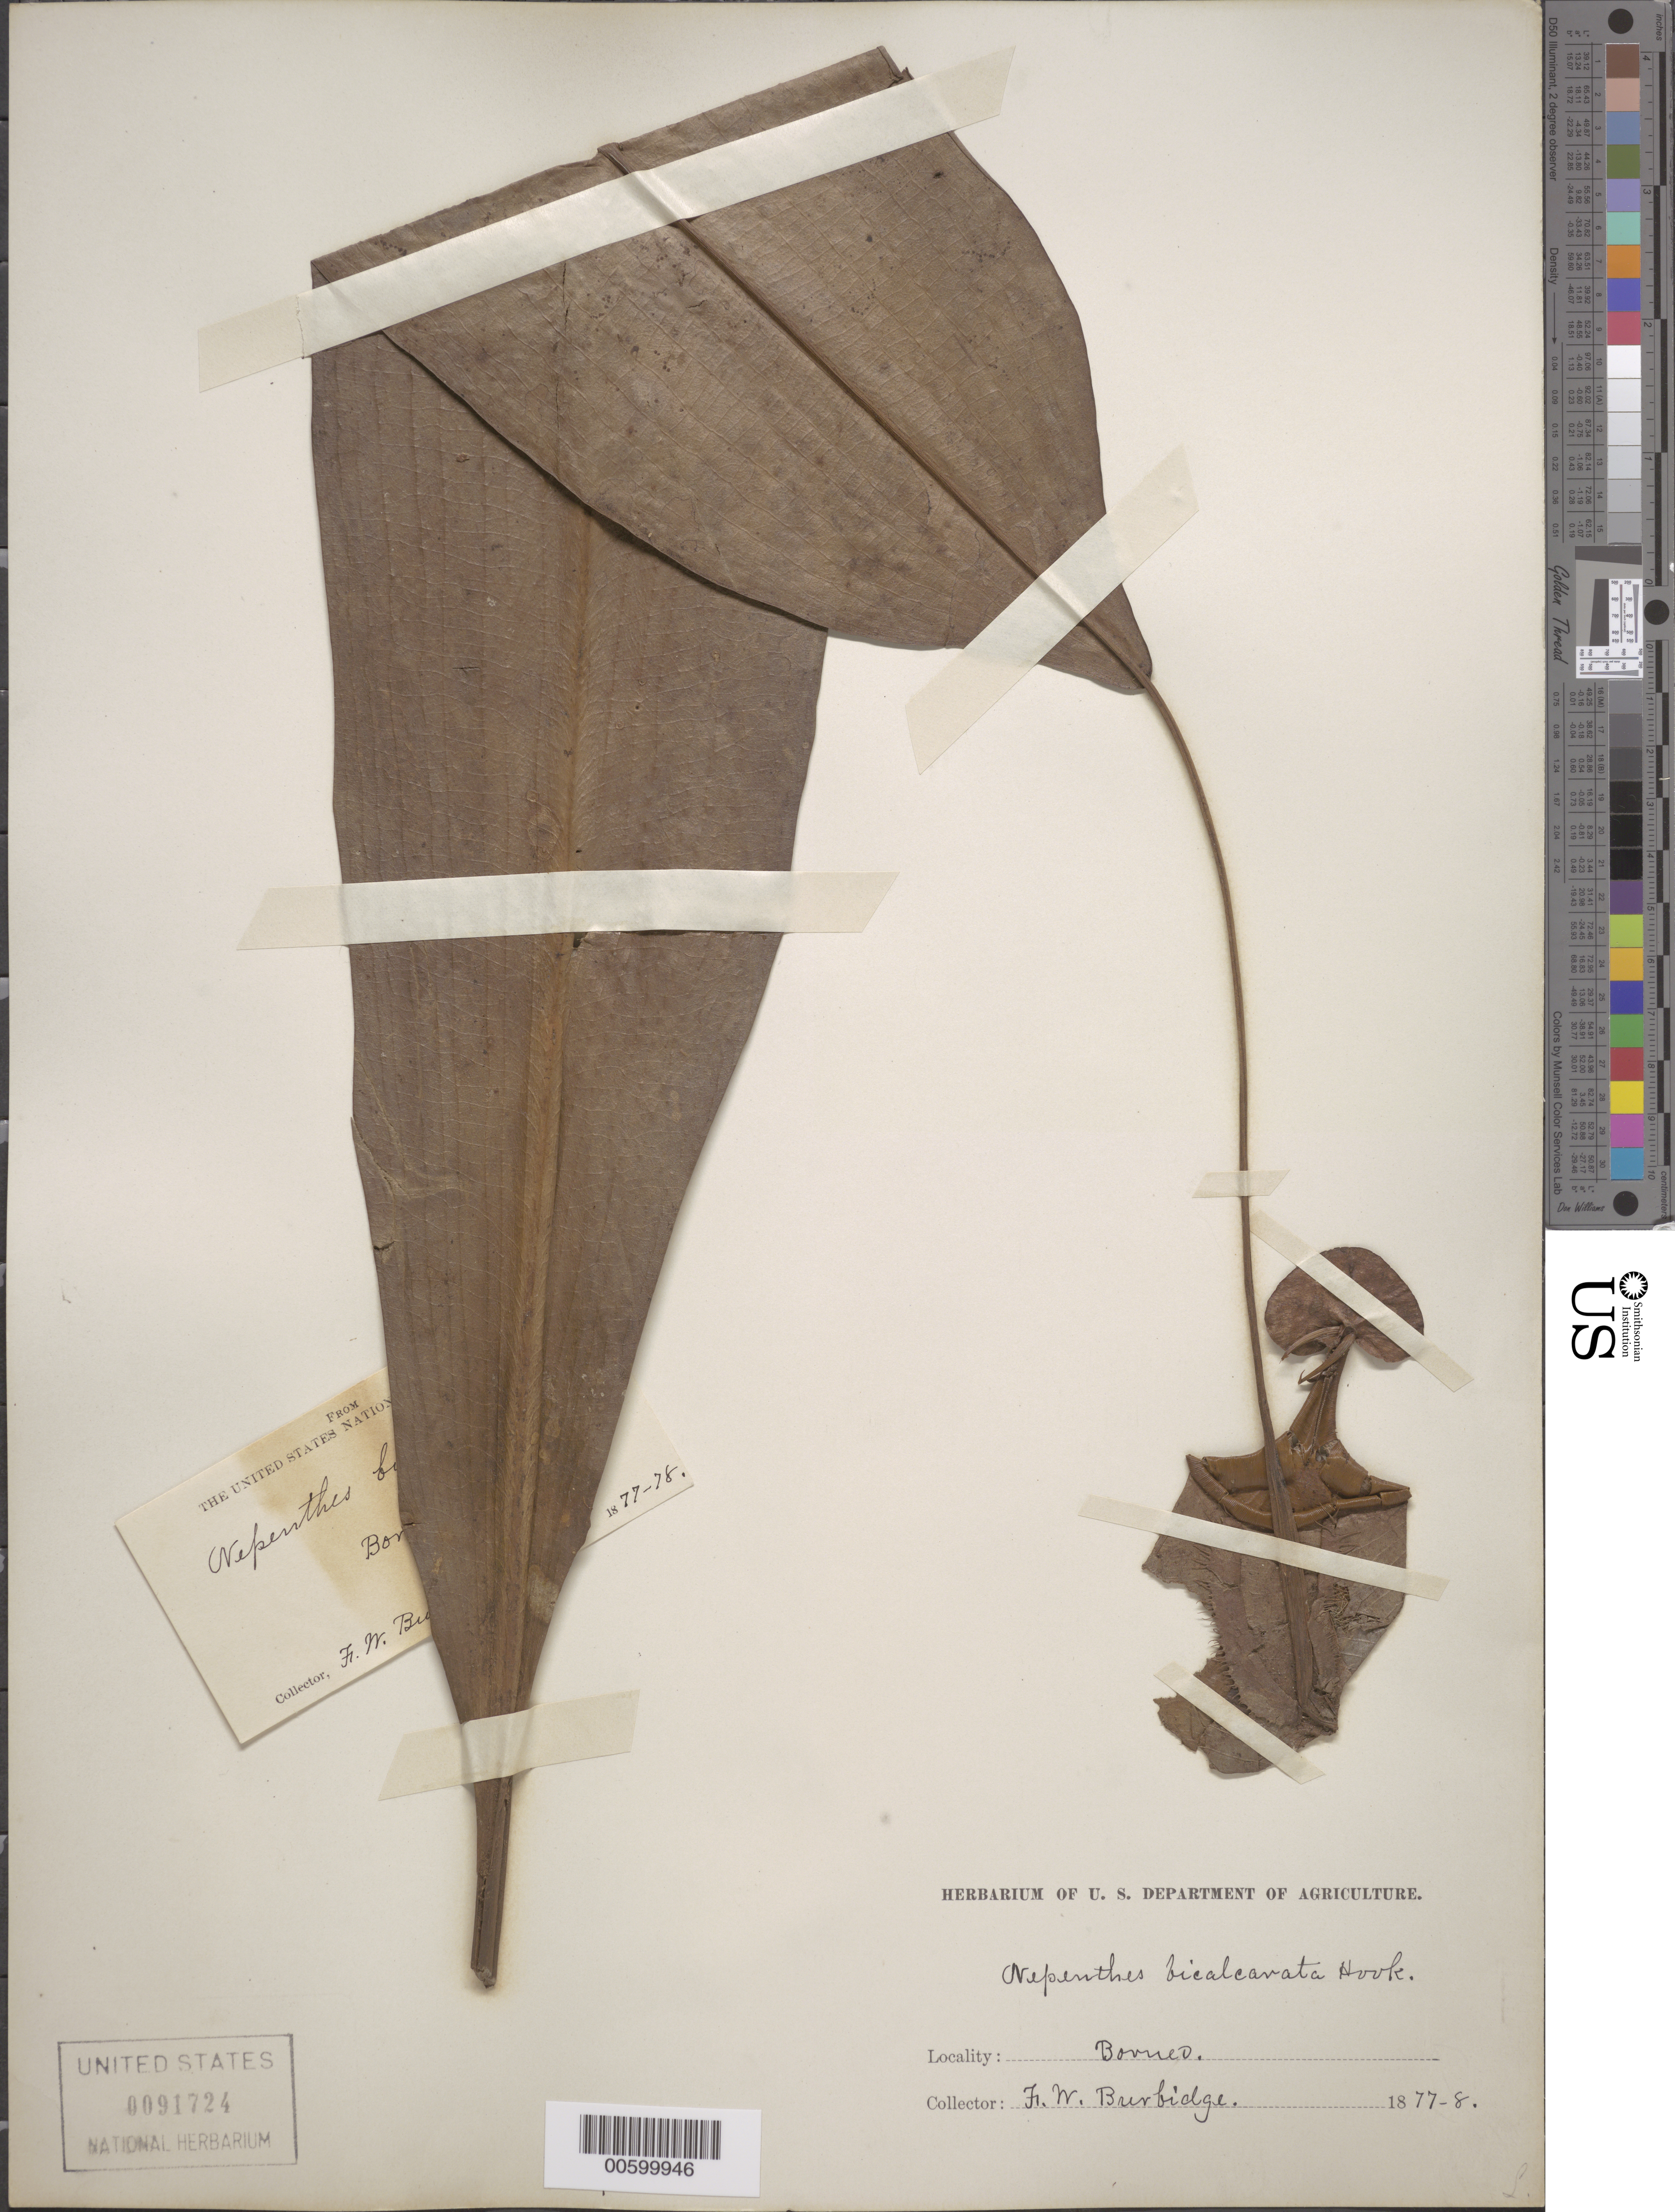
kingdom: Plantae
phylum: Tracheophyta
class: Magnoliopsida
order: Caryophyllales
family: Nepenthaceae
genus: Nepenthes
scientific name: Nepenthes bicalcarata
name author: Hook. f.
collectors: F. Burbidge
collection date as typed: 1877 to -- --- 1878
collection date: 1877/1878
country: Malaysia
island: Borneo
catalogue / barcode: US 91724